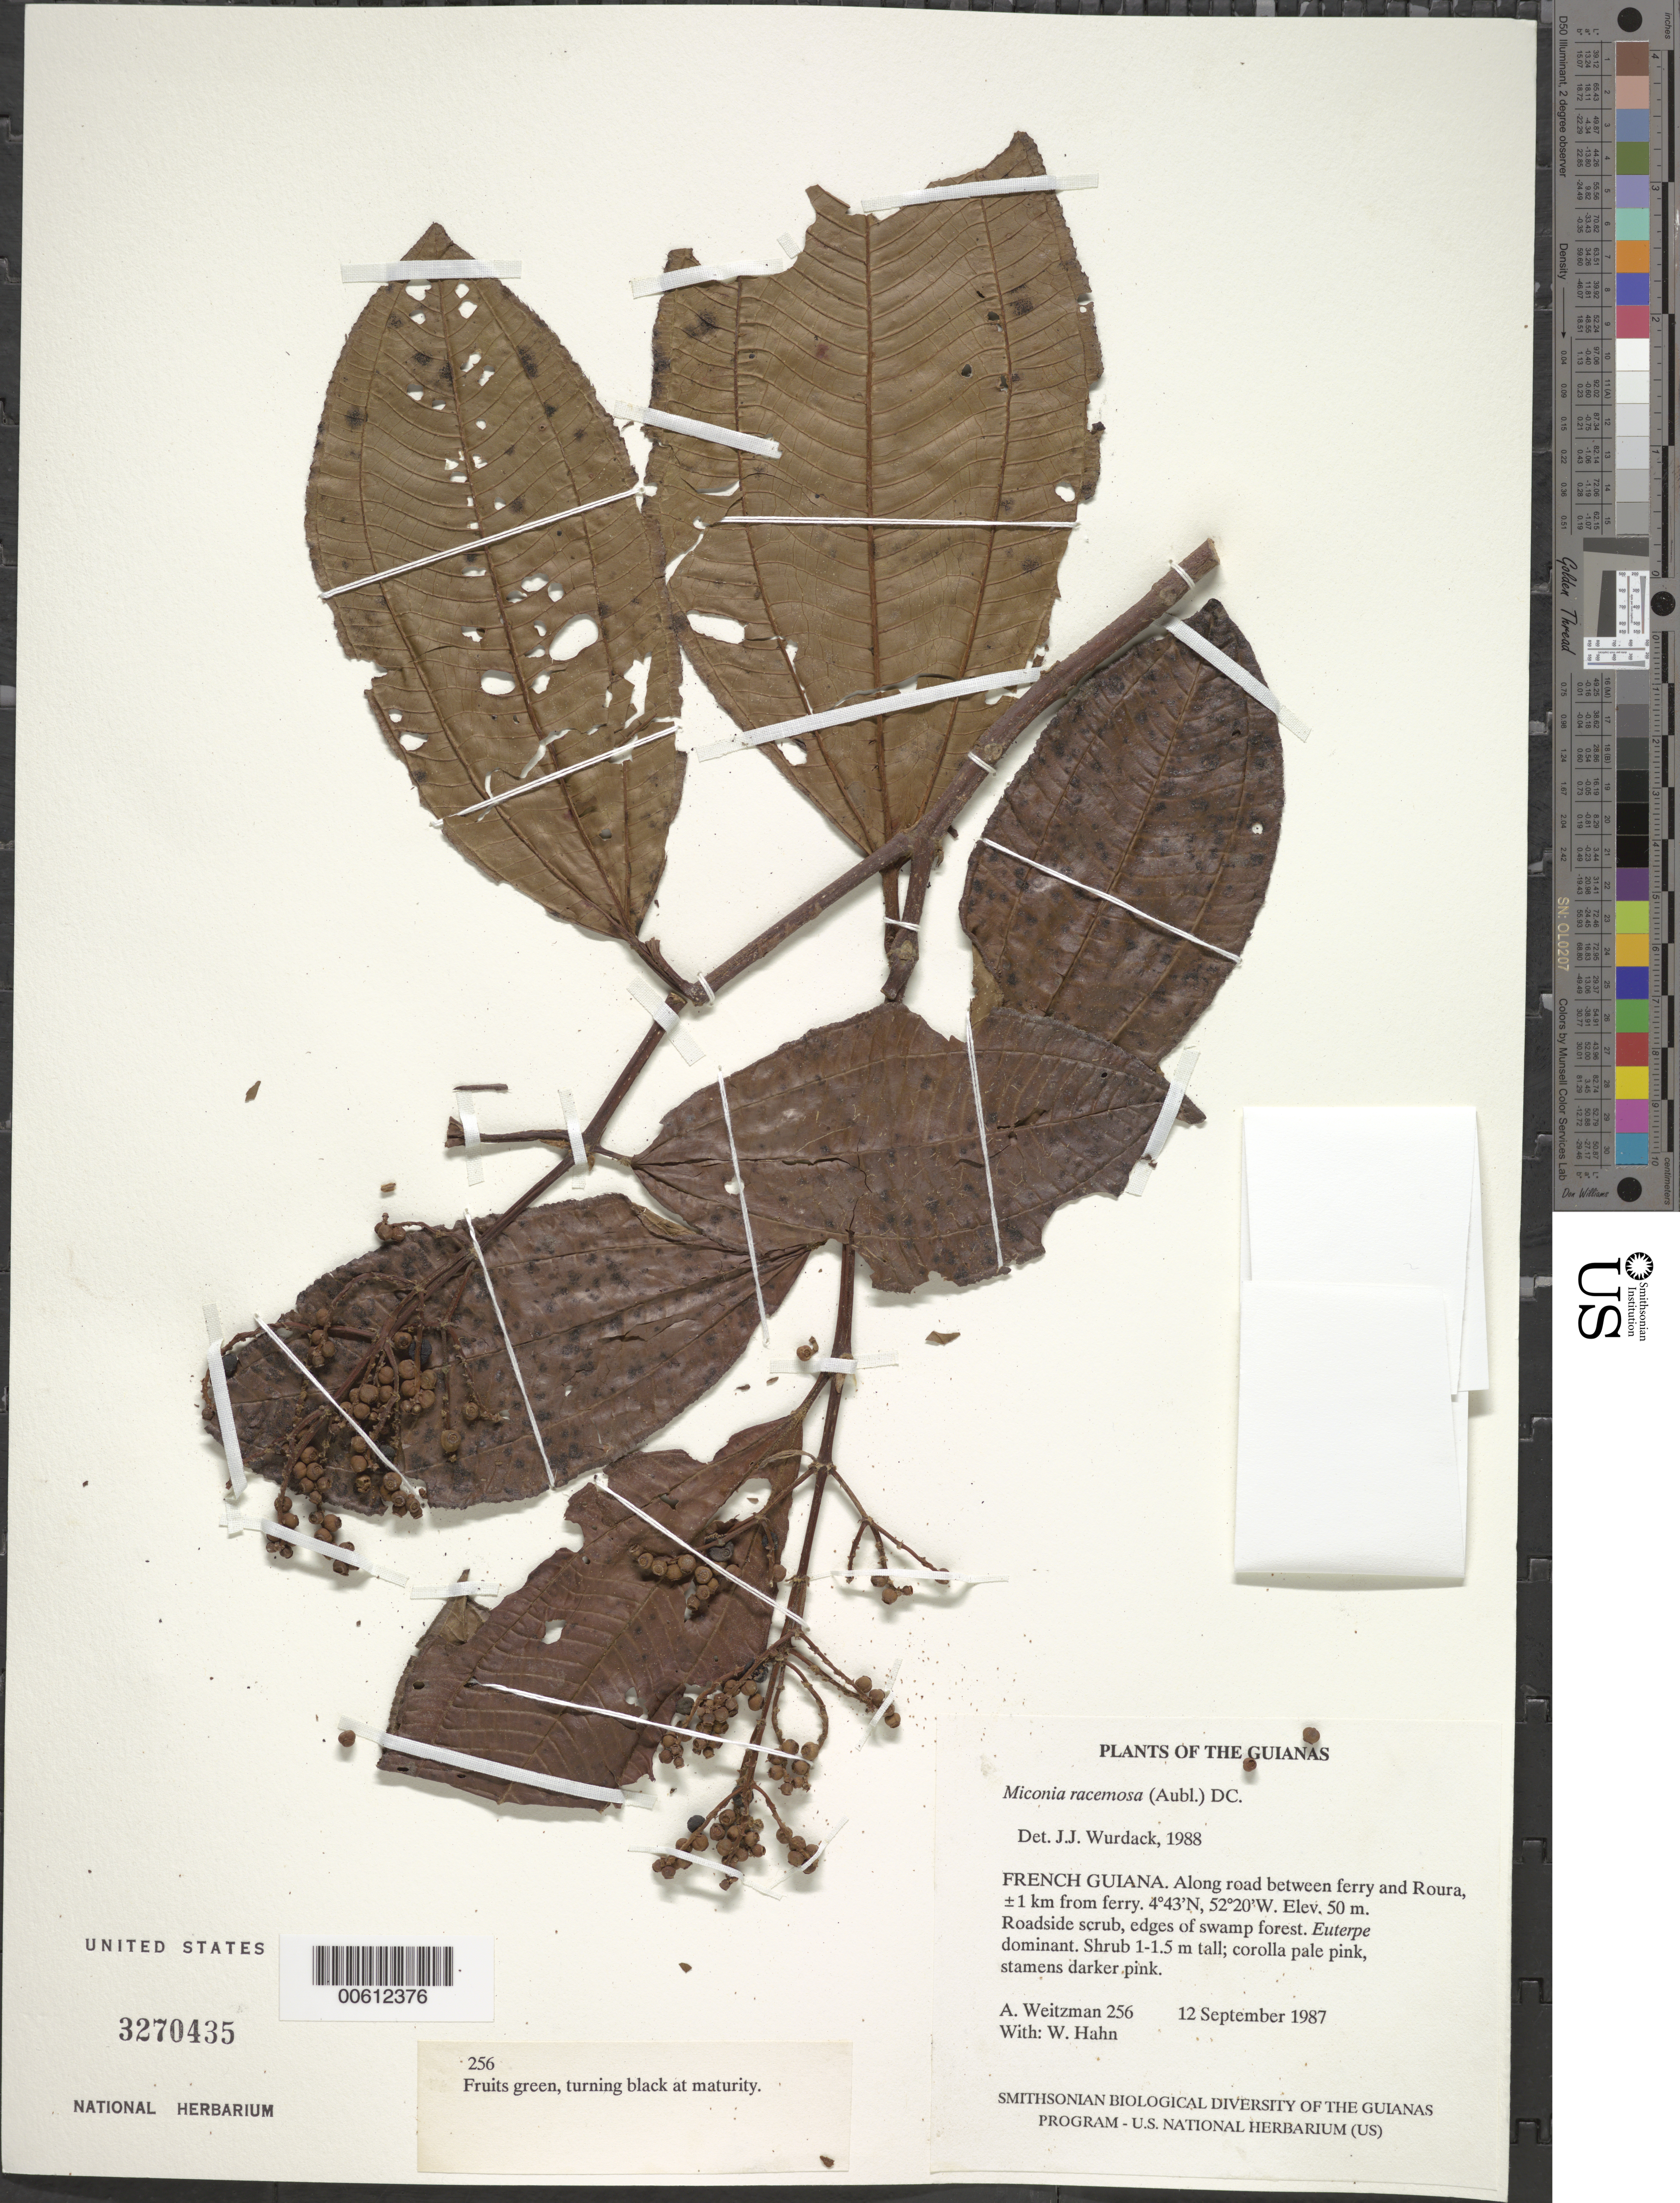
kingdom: Plantae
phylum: Tracheophyta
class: Magnoliopsida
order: Myrtales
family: Melastomataceae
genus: Miconia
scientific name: Miconia racemosa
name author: (Aubl.) DC.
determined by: Wurdack, John J., (US), US (UNITED STATES)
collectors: A. L. Weitzman & W. Hahn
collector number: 256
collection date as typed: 12 September 1987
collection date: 1987-09-12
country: French Guiana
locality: Along road between ferry and Roura, ±1 km from ferry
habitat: Roadside scrub, edges of Swamp forestEuterpe dominant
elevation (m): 50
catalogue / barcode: US 3270435